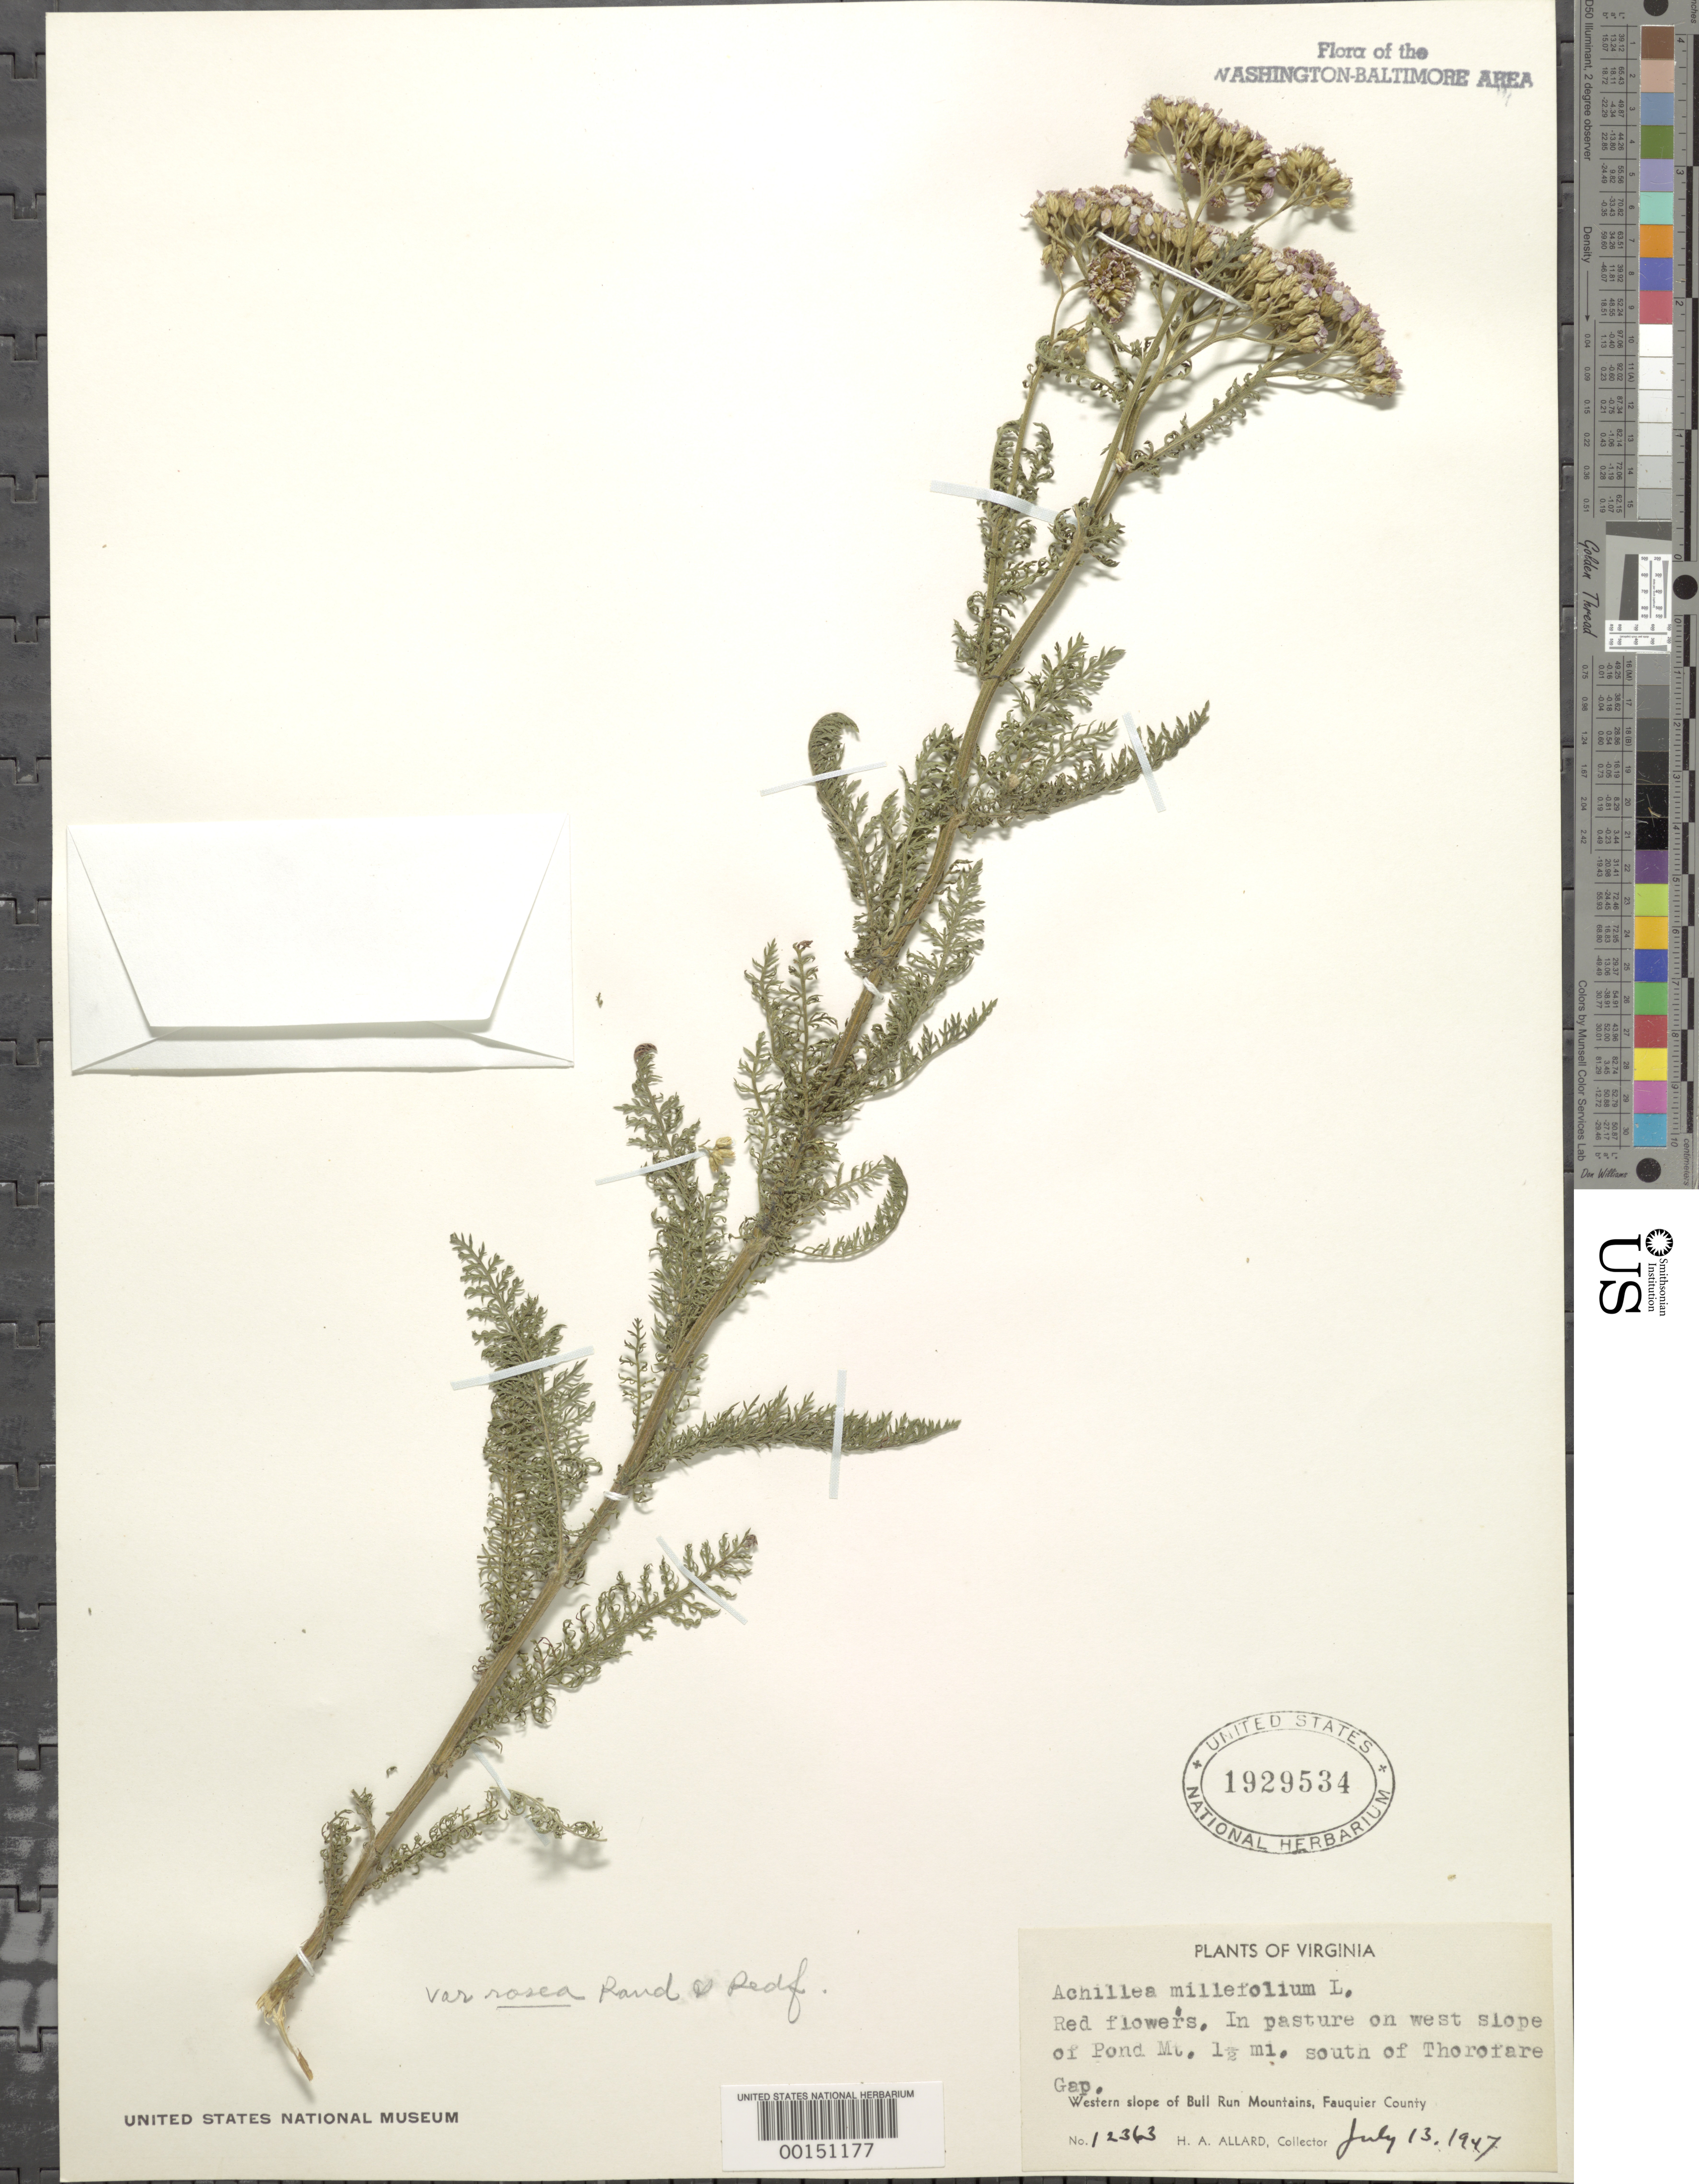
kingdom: Plantae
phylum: Tracheophyta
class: Magnoliopsida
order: Asterales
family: Asteraceae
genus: Achillea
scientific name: Achillea millefolium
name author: L.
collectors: H. A. Allard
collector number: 12363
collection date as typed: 13 Jul 1947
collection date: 1947-07-13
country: United States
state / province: Virginia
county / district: Fauquier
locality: Pond Mountain south of Thorofare Gap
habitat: Pasture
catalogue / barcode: US 1929534